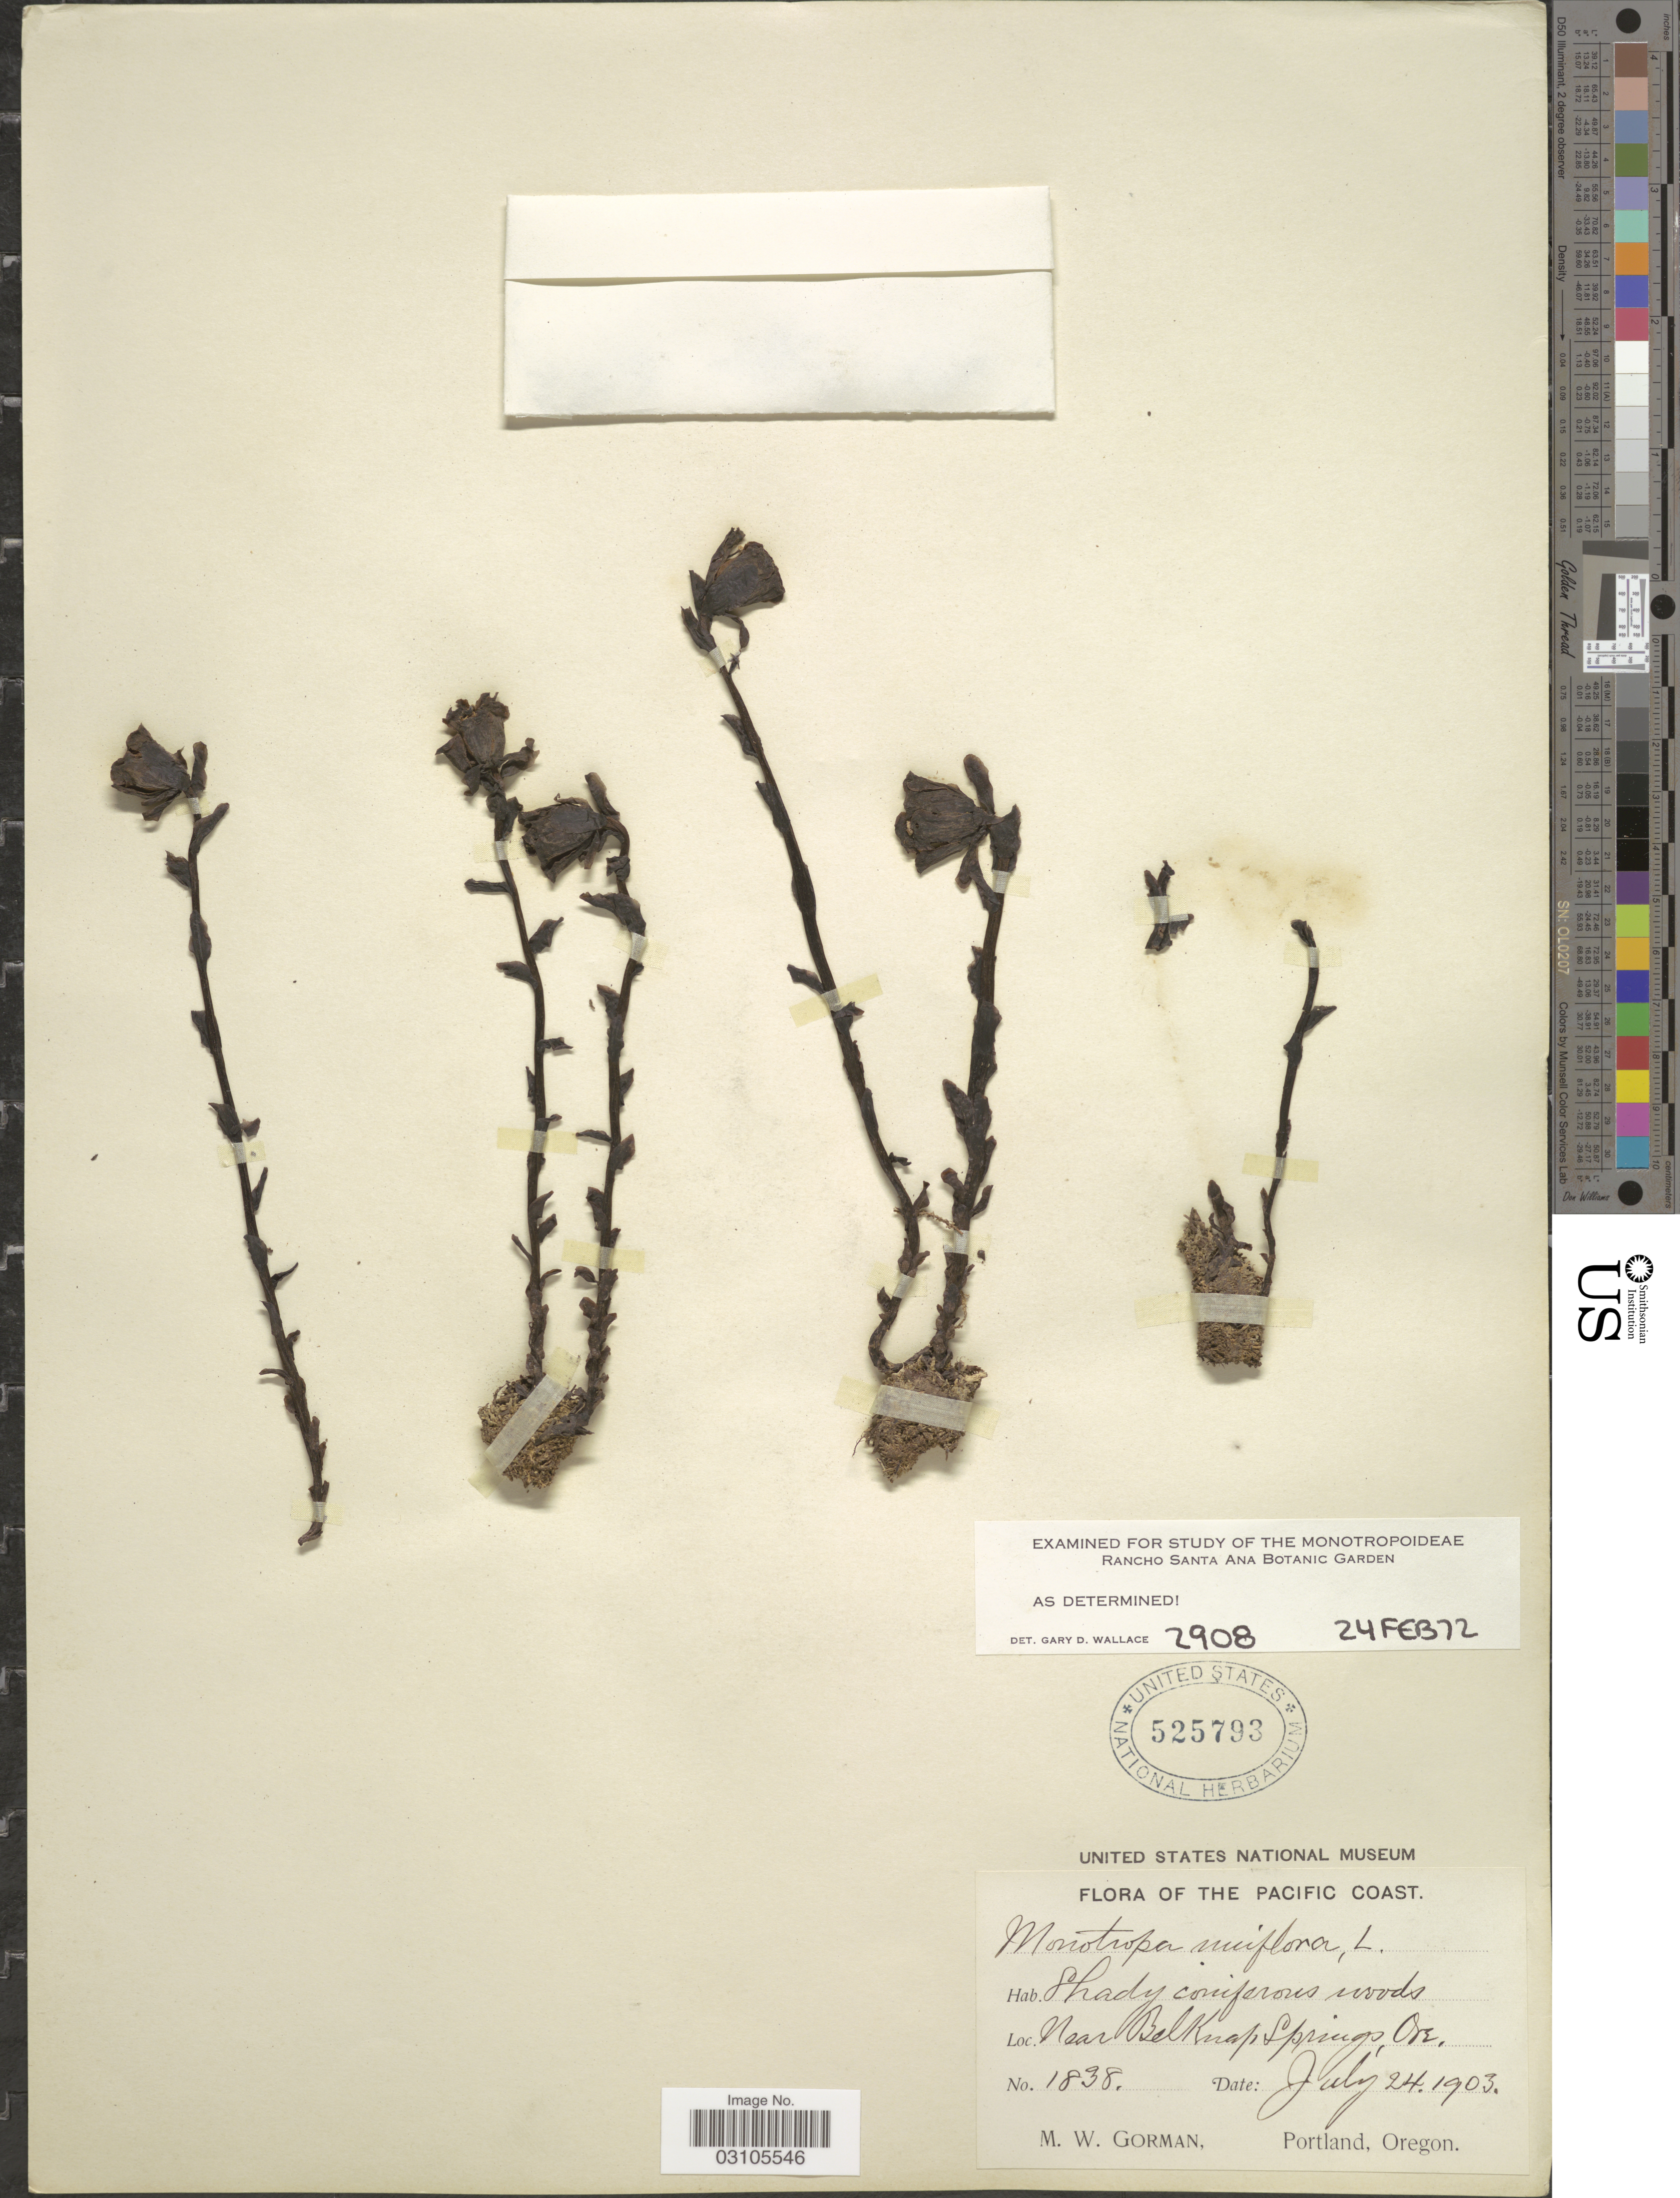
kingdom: Plantae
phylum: Tracheophyta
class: Magnoliopsida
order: Ericales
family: Ericaceae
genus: Monotropa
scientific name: Monotropa uniflora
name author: L.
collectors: M. W. Gorman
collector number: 1838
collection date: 1903-07-24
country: United States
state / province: Oregon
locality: The Pacific Coast. Near BelKnap Springs.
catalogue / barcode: US 525793